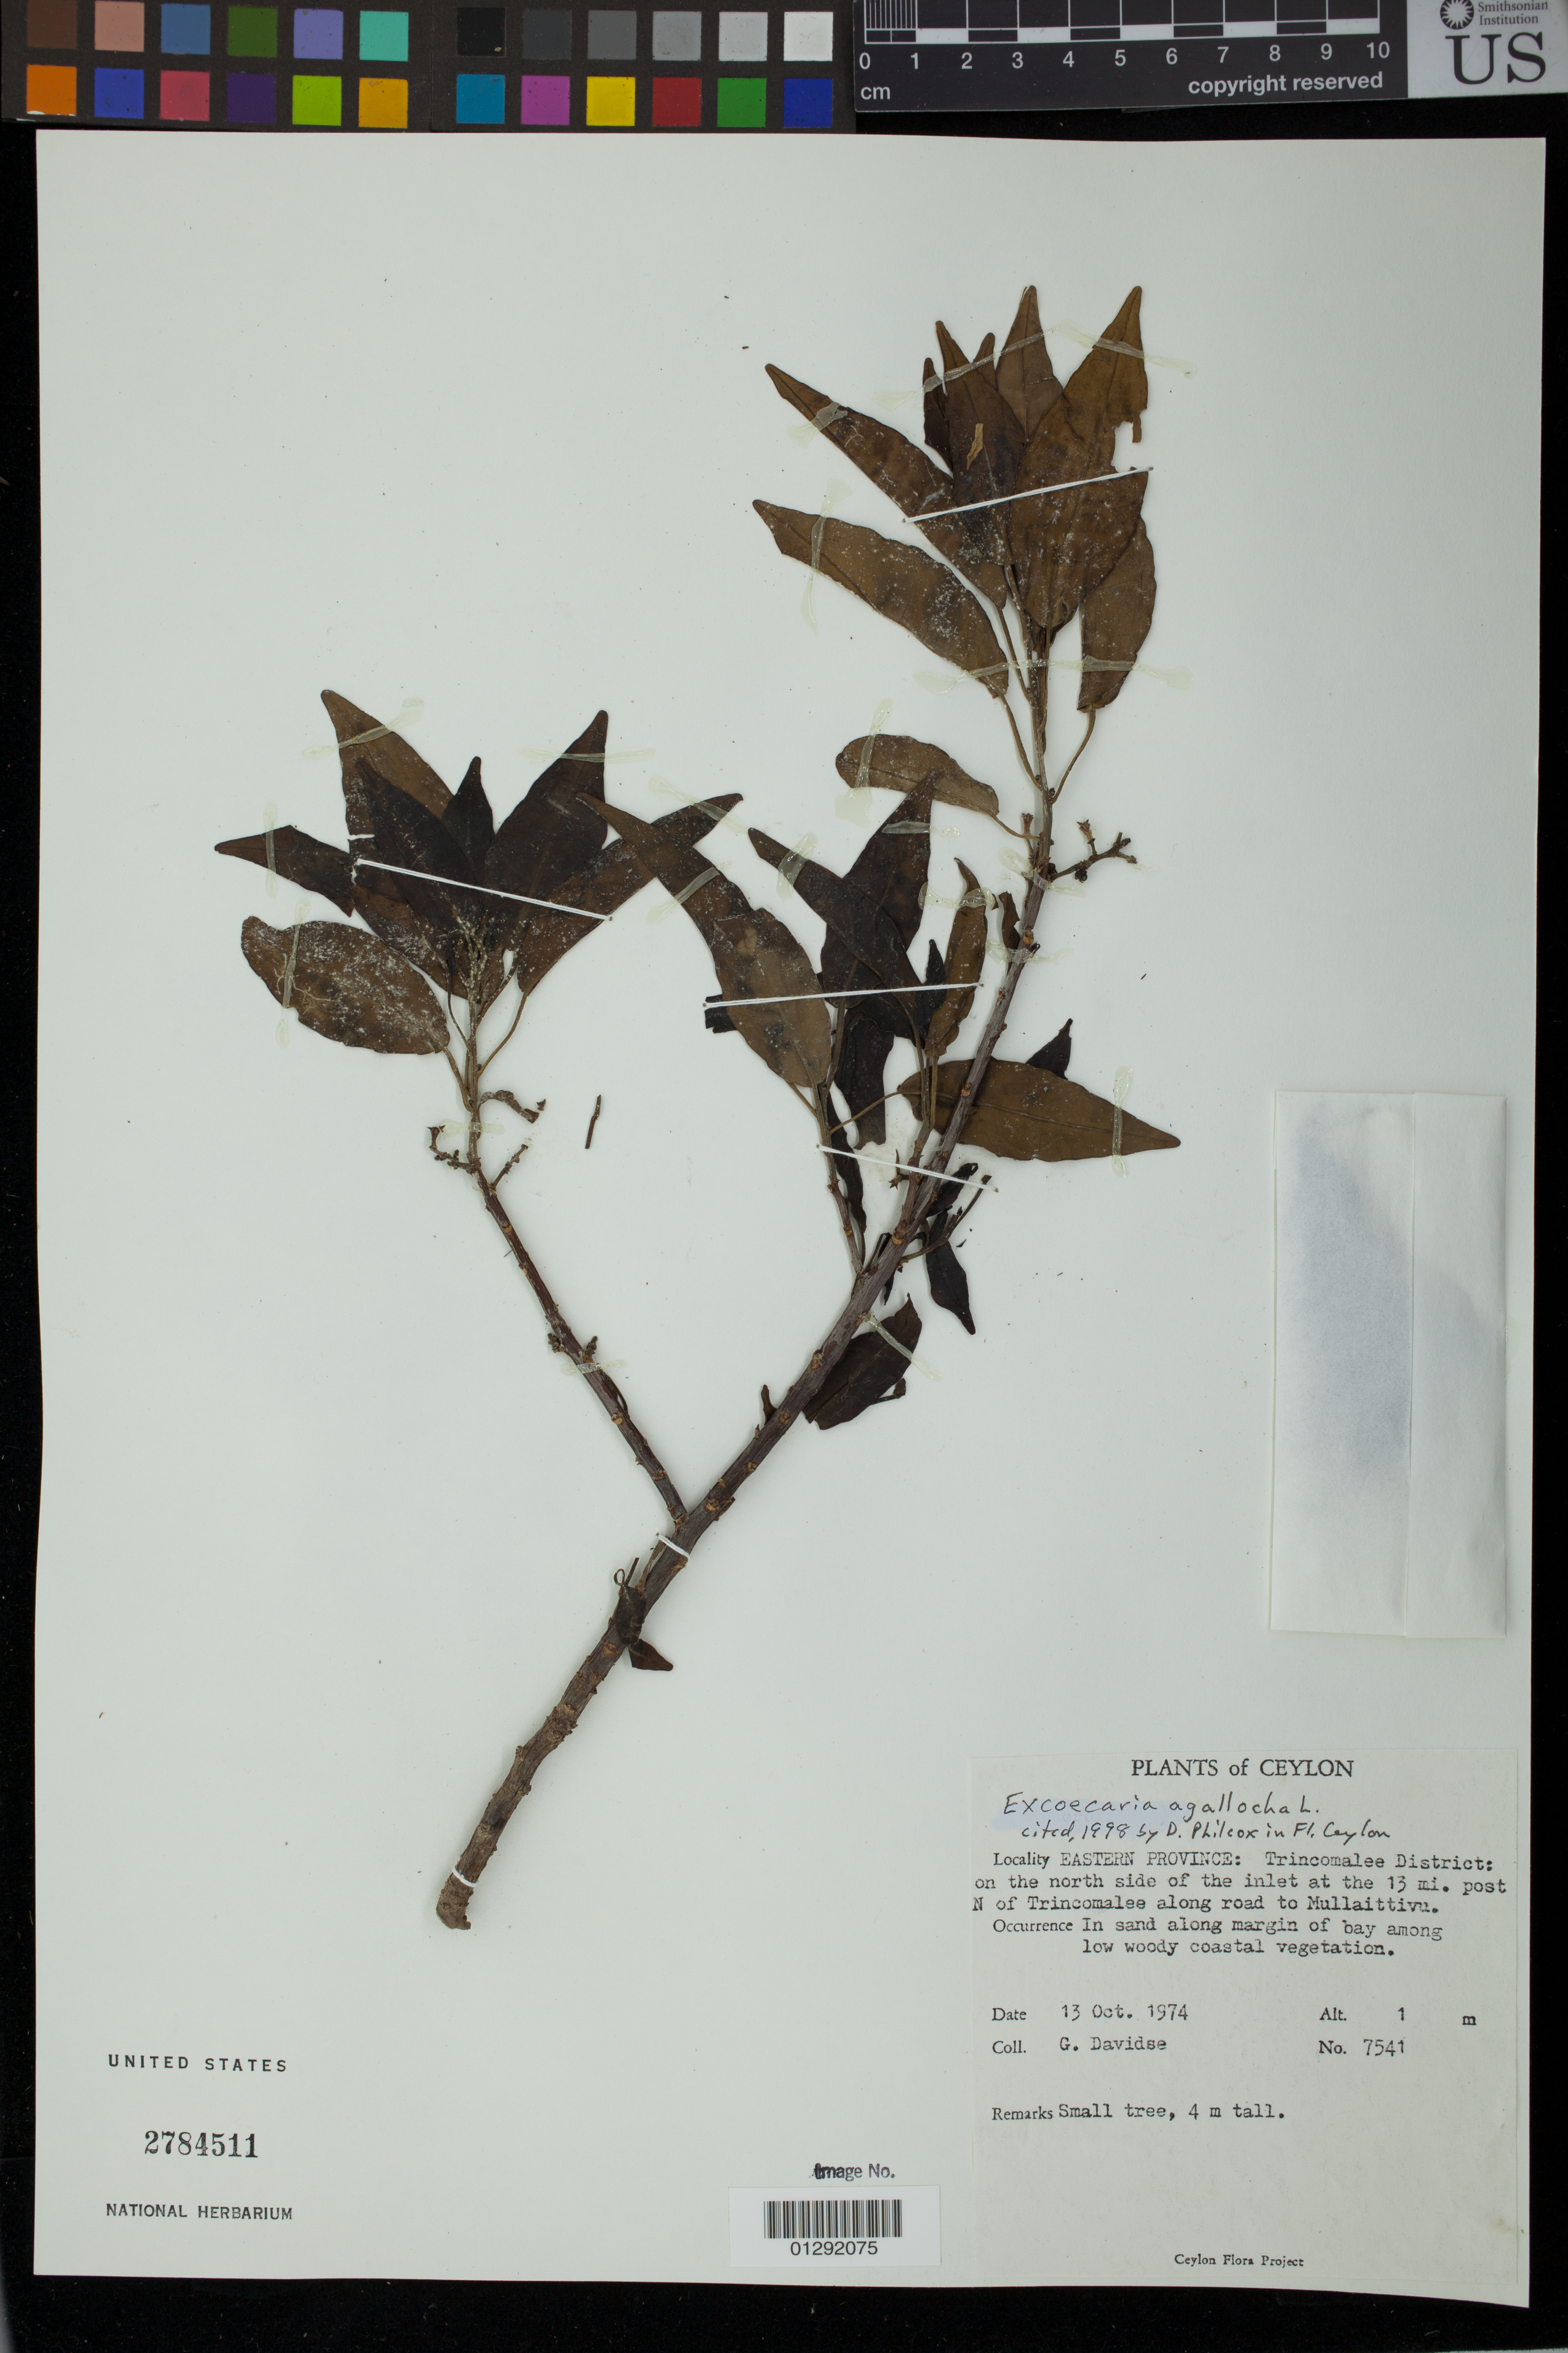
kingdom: Plantae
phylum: Tracheophyta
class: Magnoliopsida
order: Malpighiales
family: Euphorbiaceae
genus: Excoecaria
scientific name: Excoecaria agallocha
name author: L.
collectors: G. Davidse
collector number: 7541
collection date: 1974-10-13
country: Sri Lanka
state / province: Eastern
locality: Ceylon. trincomalee District: on the north shore of the inlet at the 13 mi. post N of Trincomalee along road to Mullaittivu.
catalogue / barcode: US 2784511